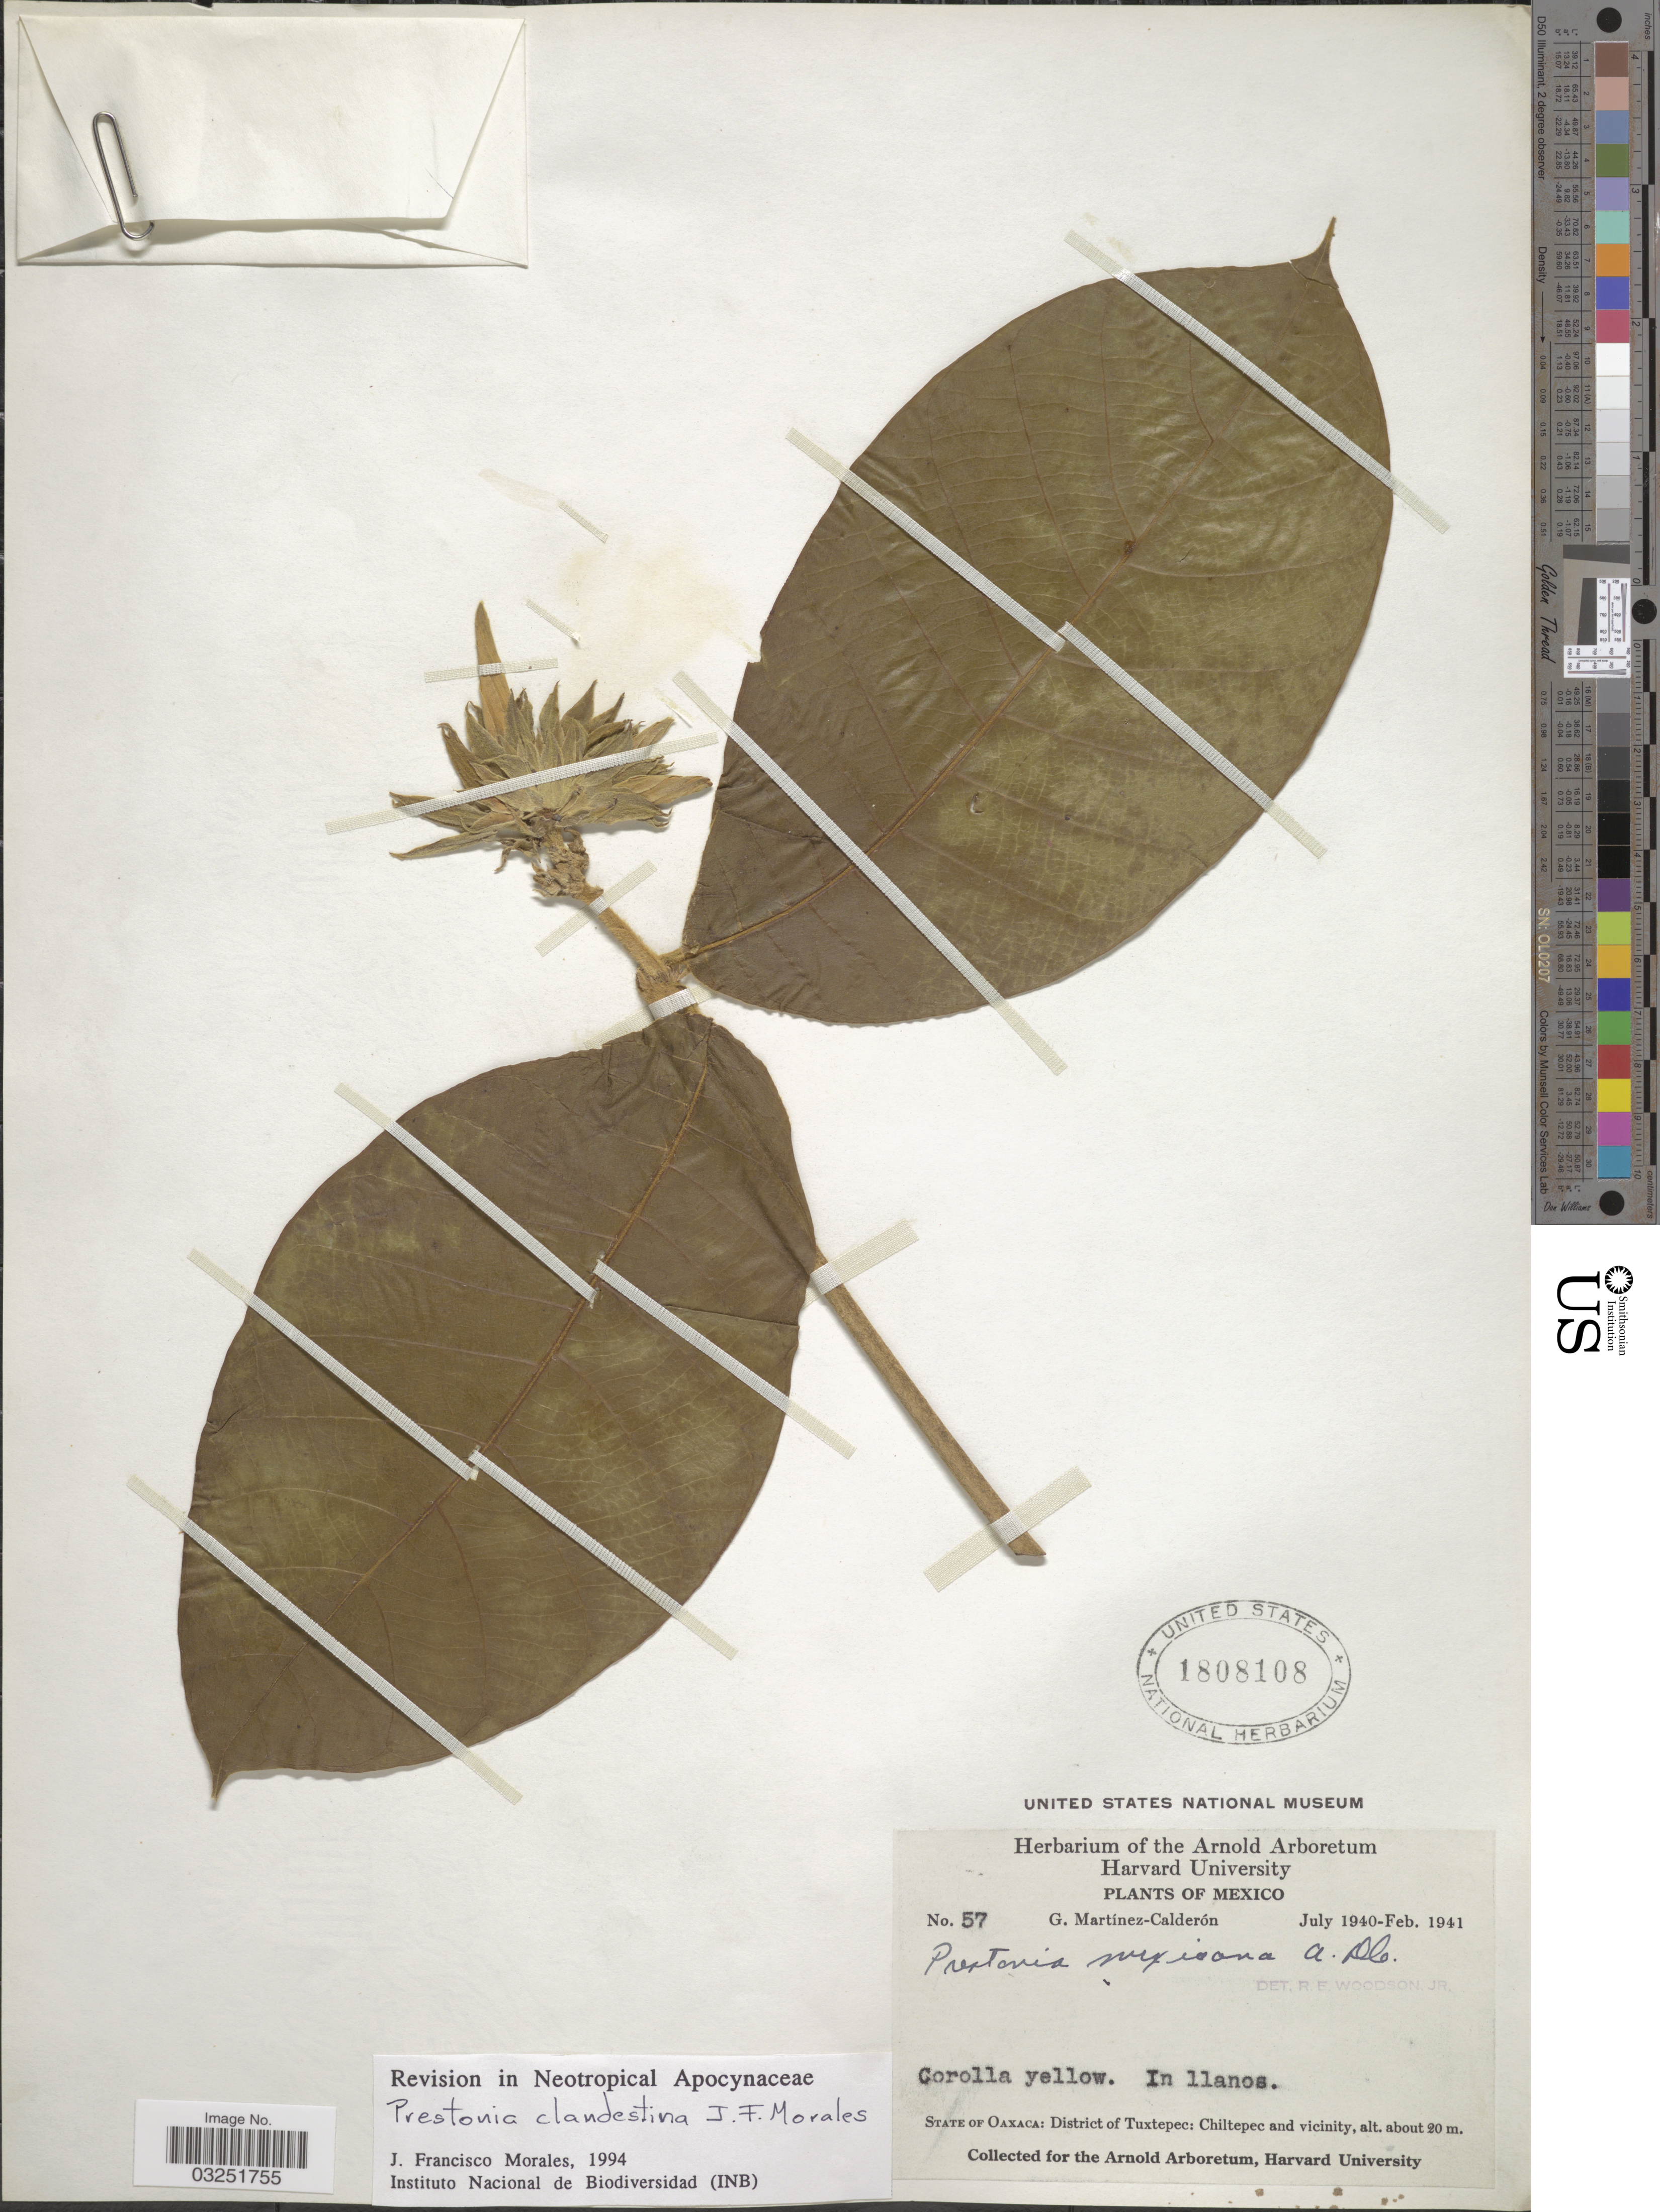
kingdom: Plantae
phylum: Tracheophyta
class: Magnoliopsida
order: Gentianales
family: Apocynaceae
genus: Prestonia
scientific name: Prestonia clandestina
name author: J.F. Morales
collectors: G. Martínez Calderón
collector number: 57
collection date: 1940-07/1941-02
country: Mexico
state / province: Oaxaca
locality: State of Oaxaca: District of Tuxtepec: Chiltepec and vicinity.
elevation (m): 20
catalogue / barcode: US 1808108